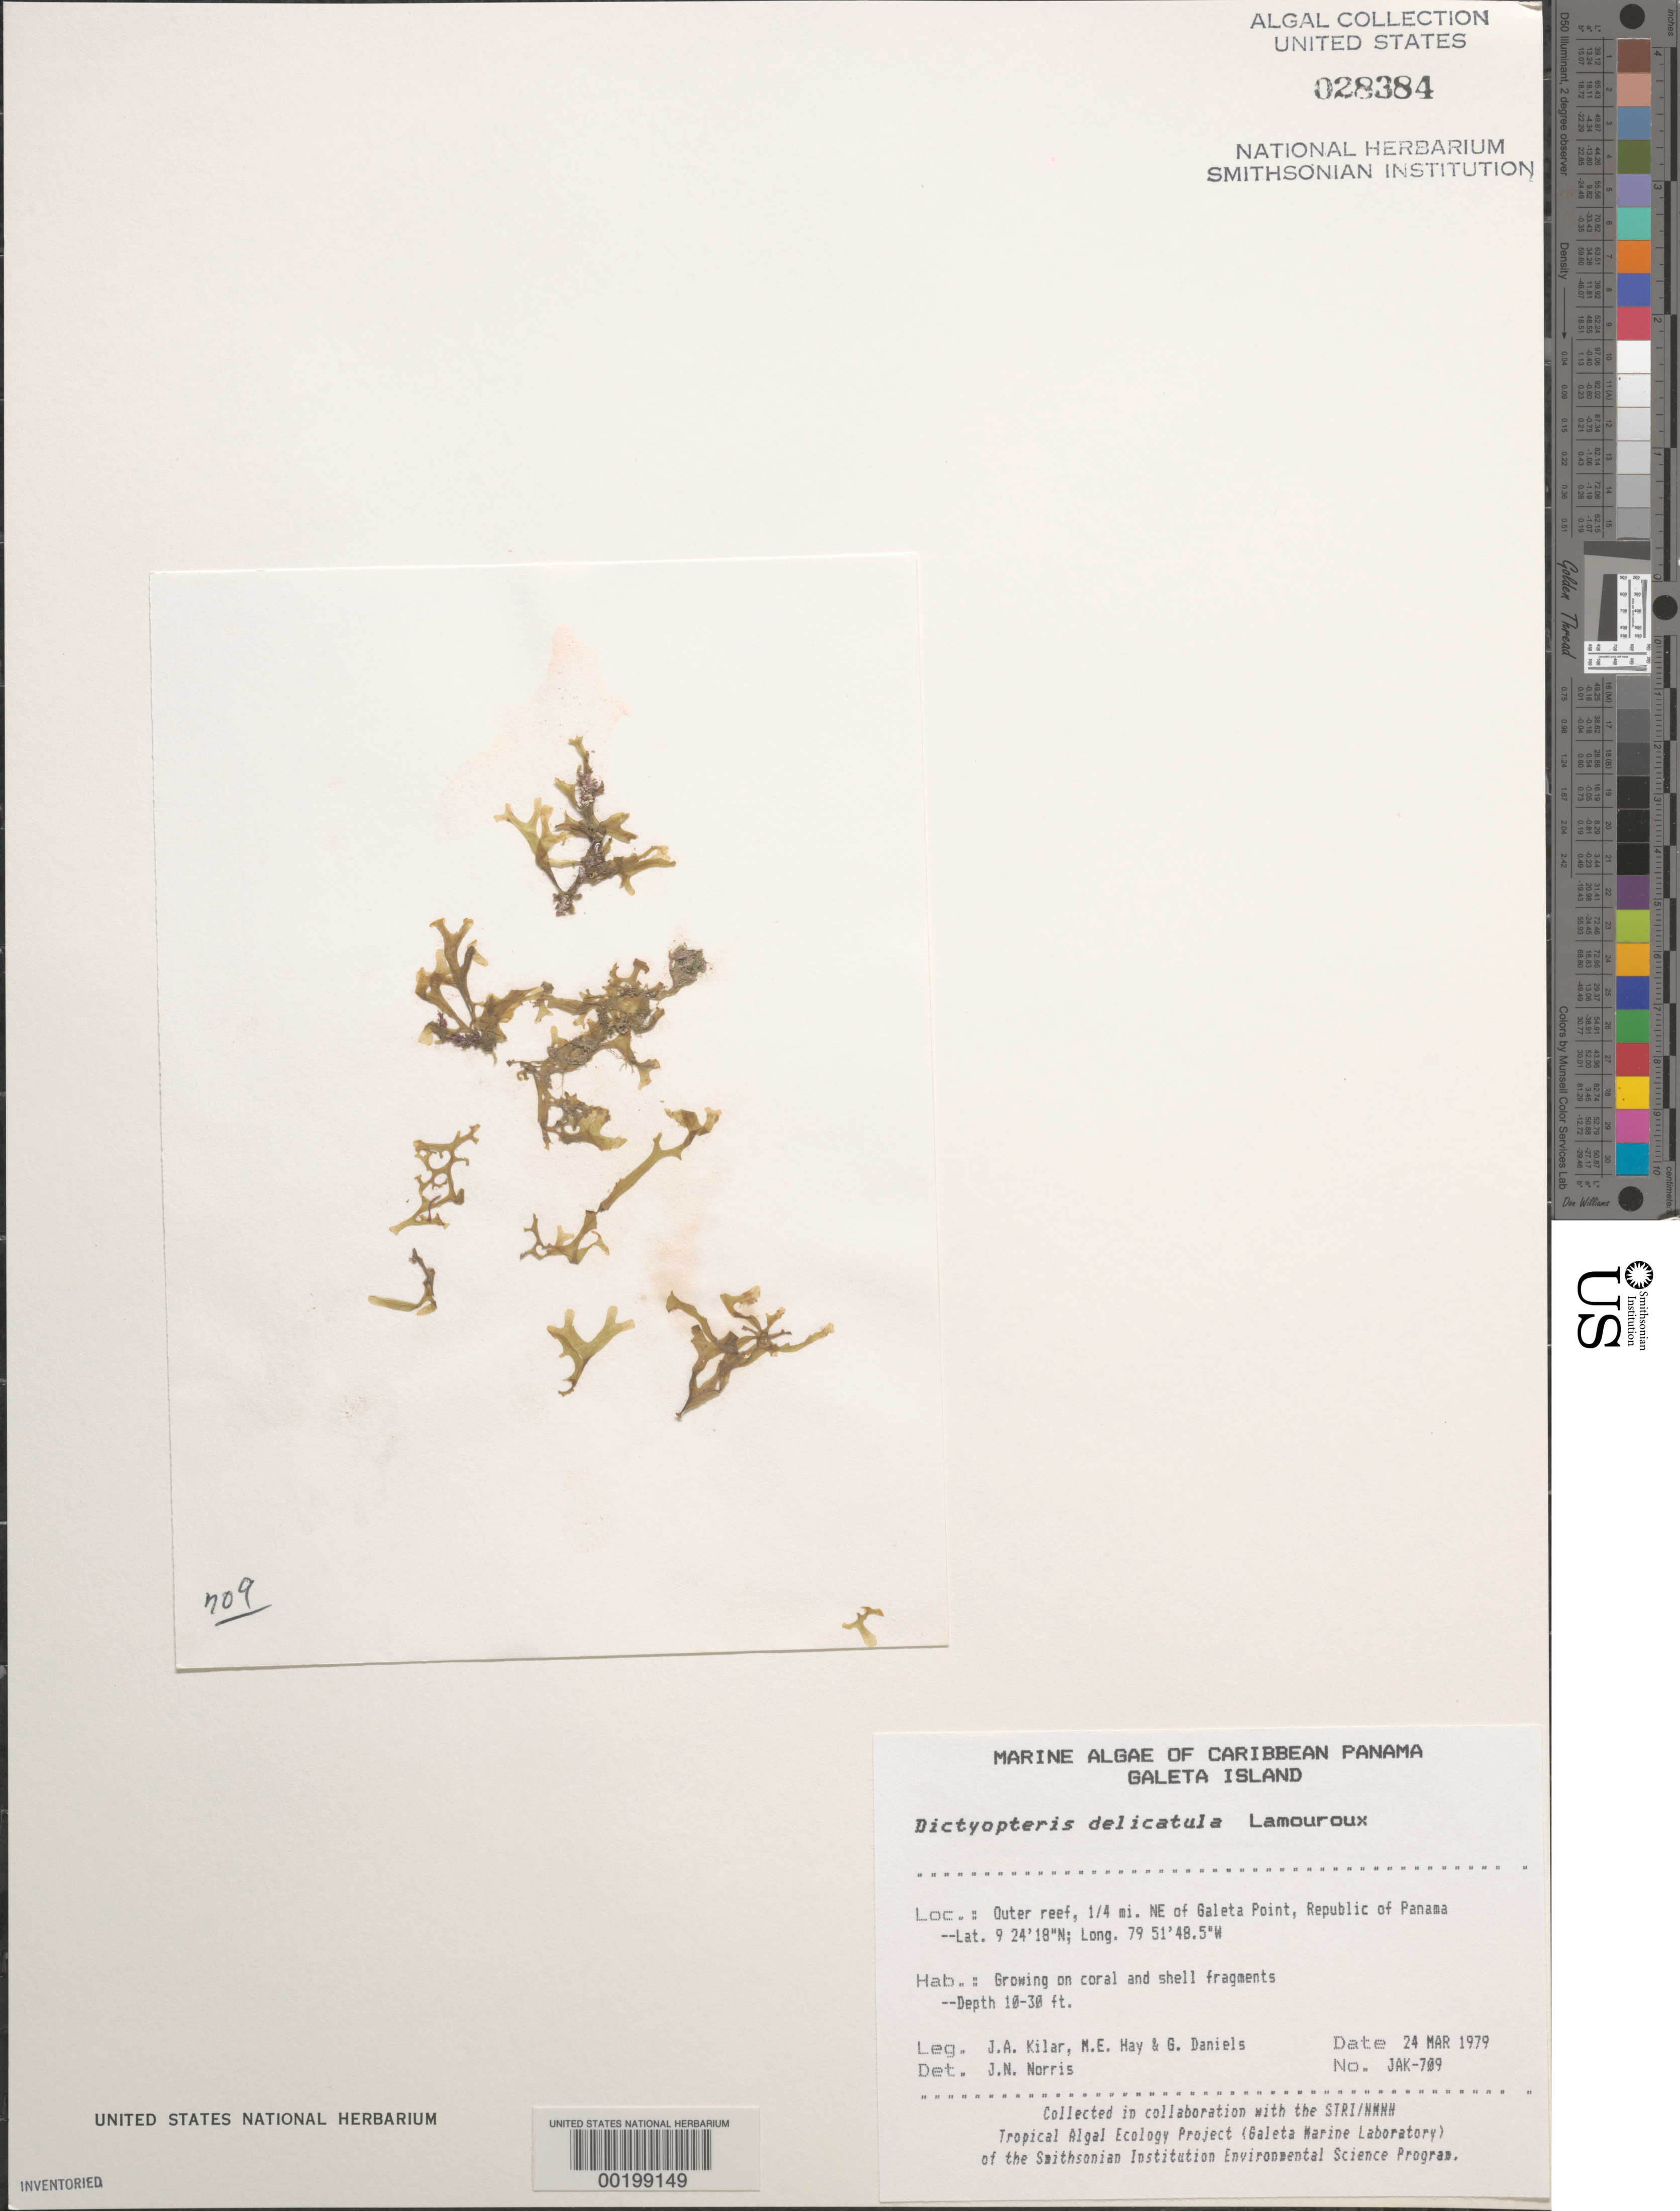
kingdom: Chromista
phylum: Ochrophyta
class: Phaeophyceae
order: Dictyotales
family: Dictyotaceae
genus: Dictyopteris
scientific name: Dictyopteris delicatula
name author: J.V.Lamouroux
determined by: Norris, James N.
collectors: J. A. Kilar, M. E. Hay & G. S. Daniels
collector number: JAK-709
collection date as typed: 24 Mar 1979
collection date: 1979-03-24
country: Panama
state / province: Colón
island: Galeta Island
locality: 1/4th mile northeast of Galeta Point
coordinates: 9 24' 18" N, 79 51' 48.5" W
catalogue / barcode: US 28384